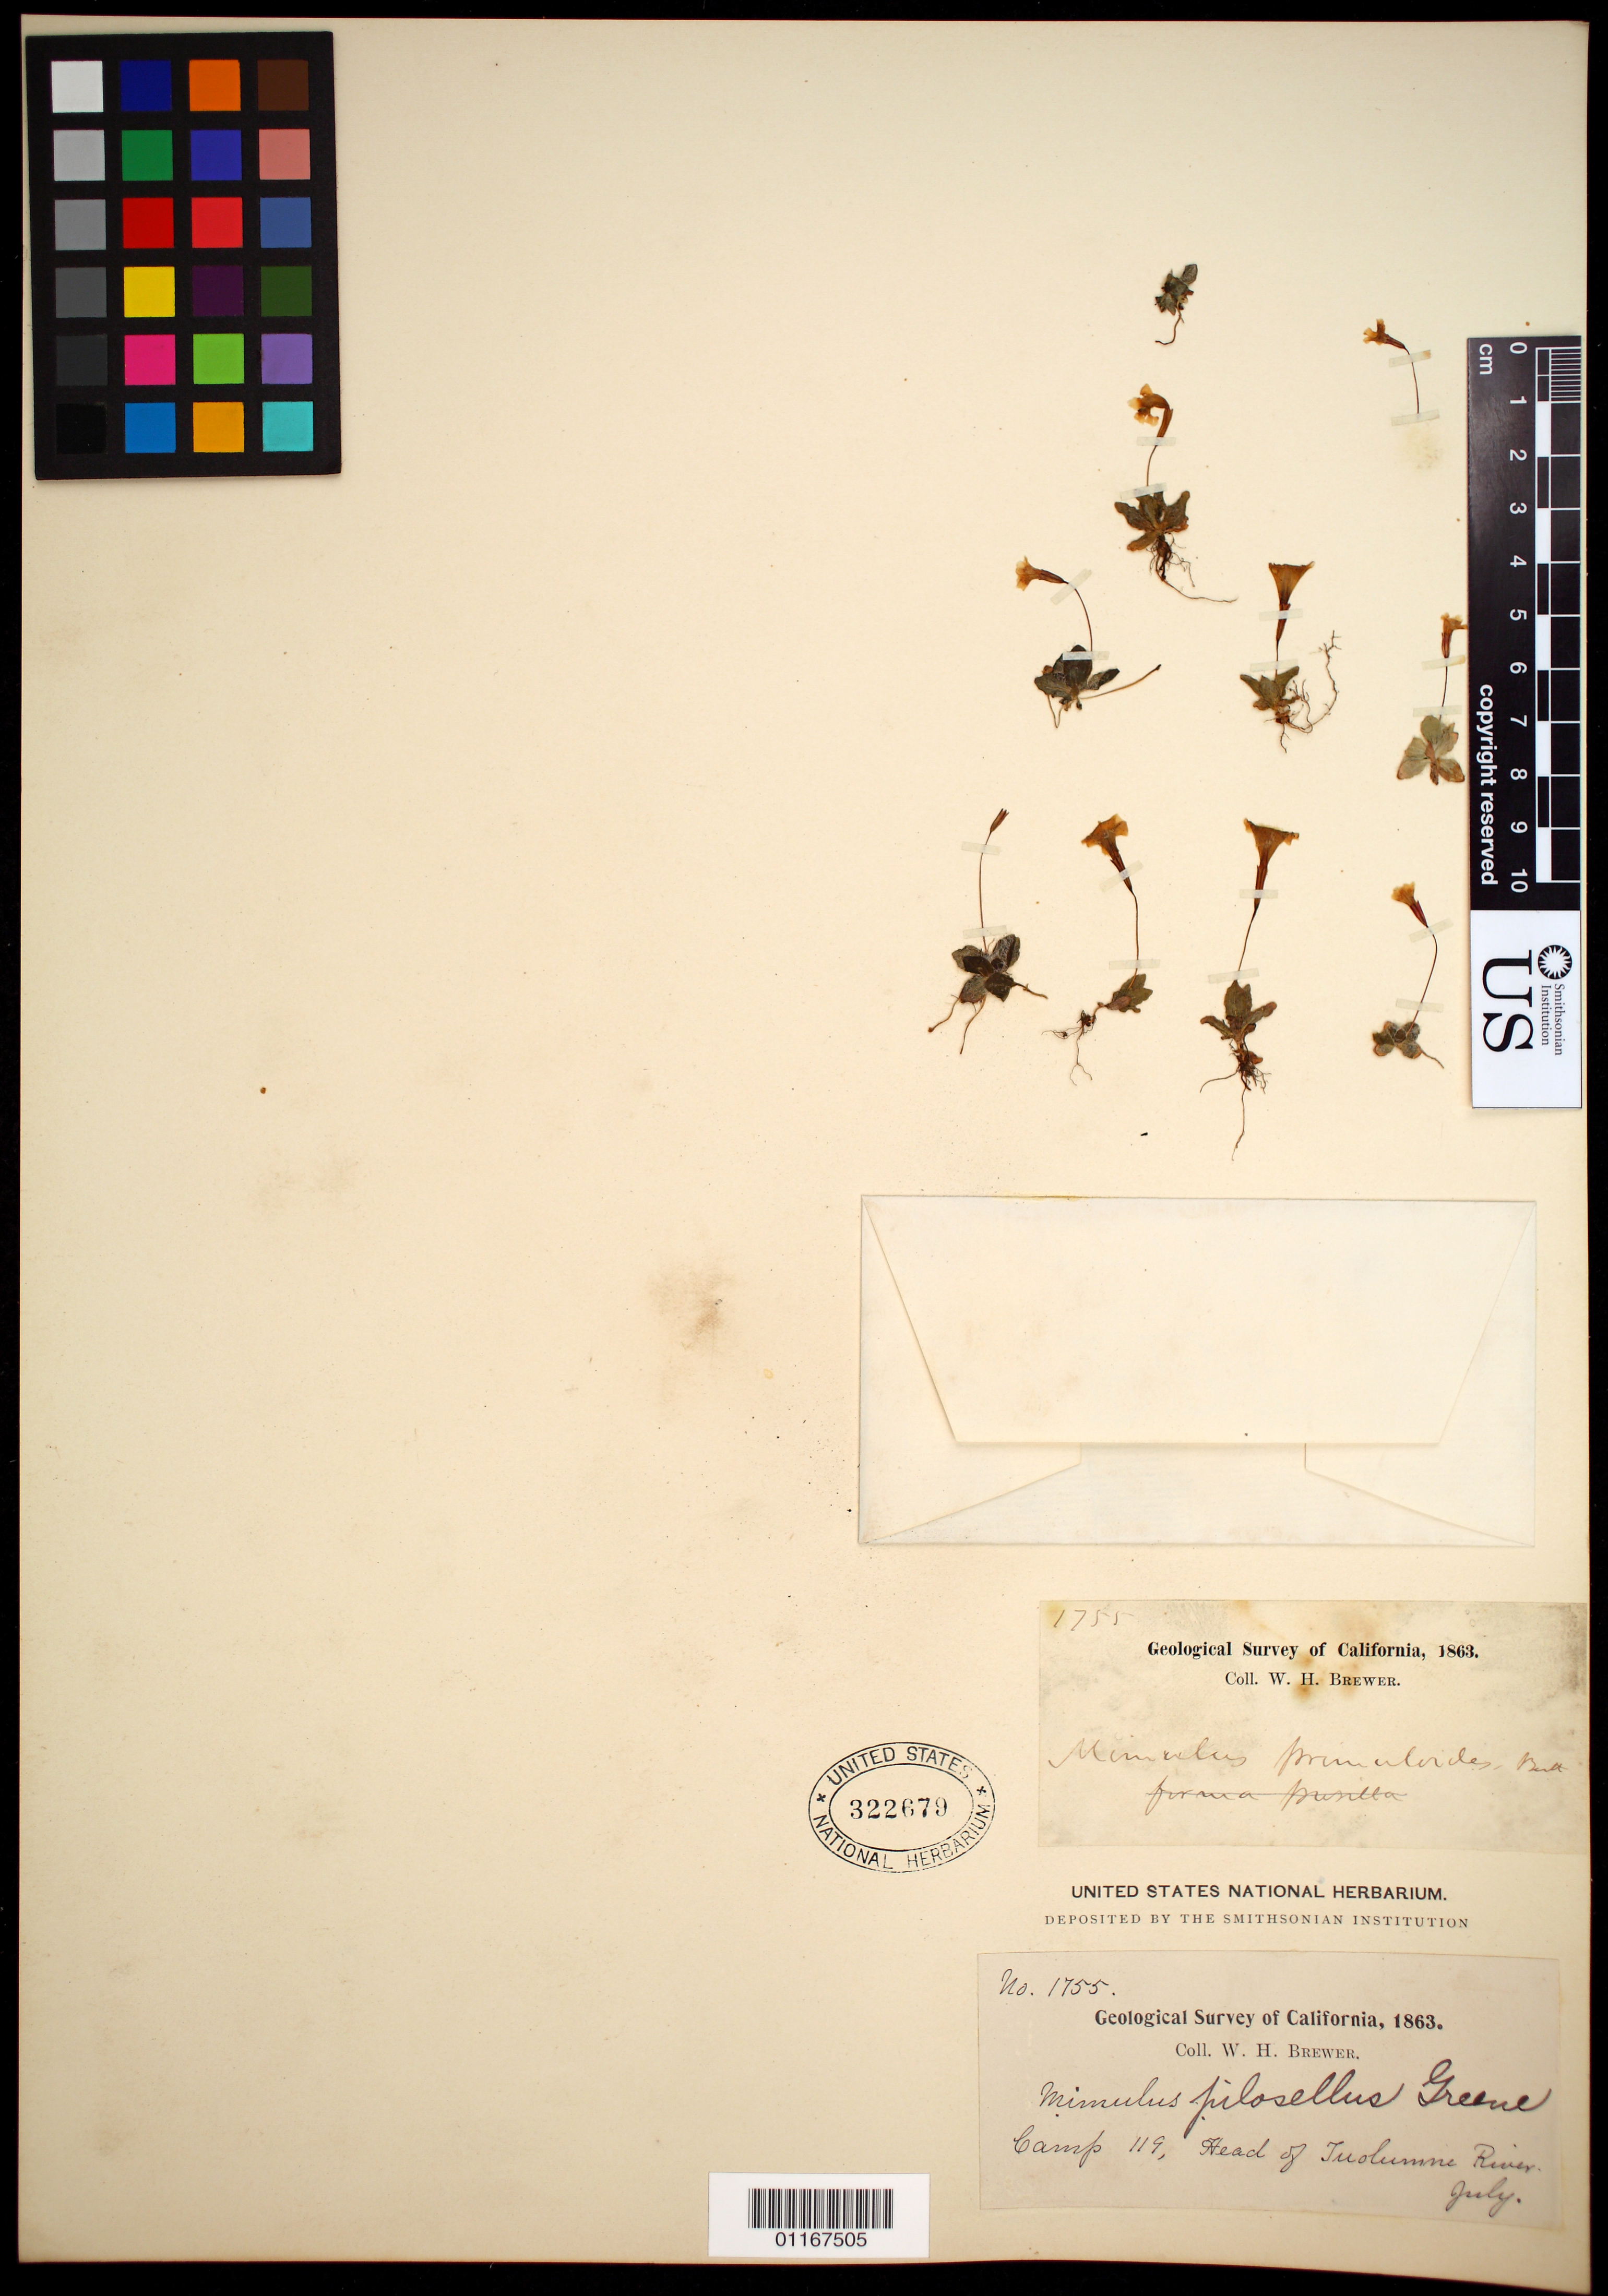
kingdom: Plantae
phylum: Tracheophyta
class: Magnoliopsida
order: Lamiales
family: Phrymaceae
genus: Mimulus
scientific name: Mimulus primuloides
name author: Benth.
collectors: W. H. Brewer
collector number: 1755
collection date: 1863-07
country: United States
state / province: California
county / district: Tuolumne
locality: Camp 119, head of Tuolumne River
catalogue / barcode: US 322679